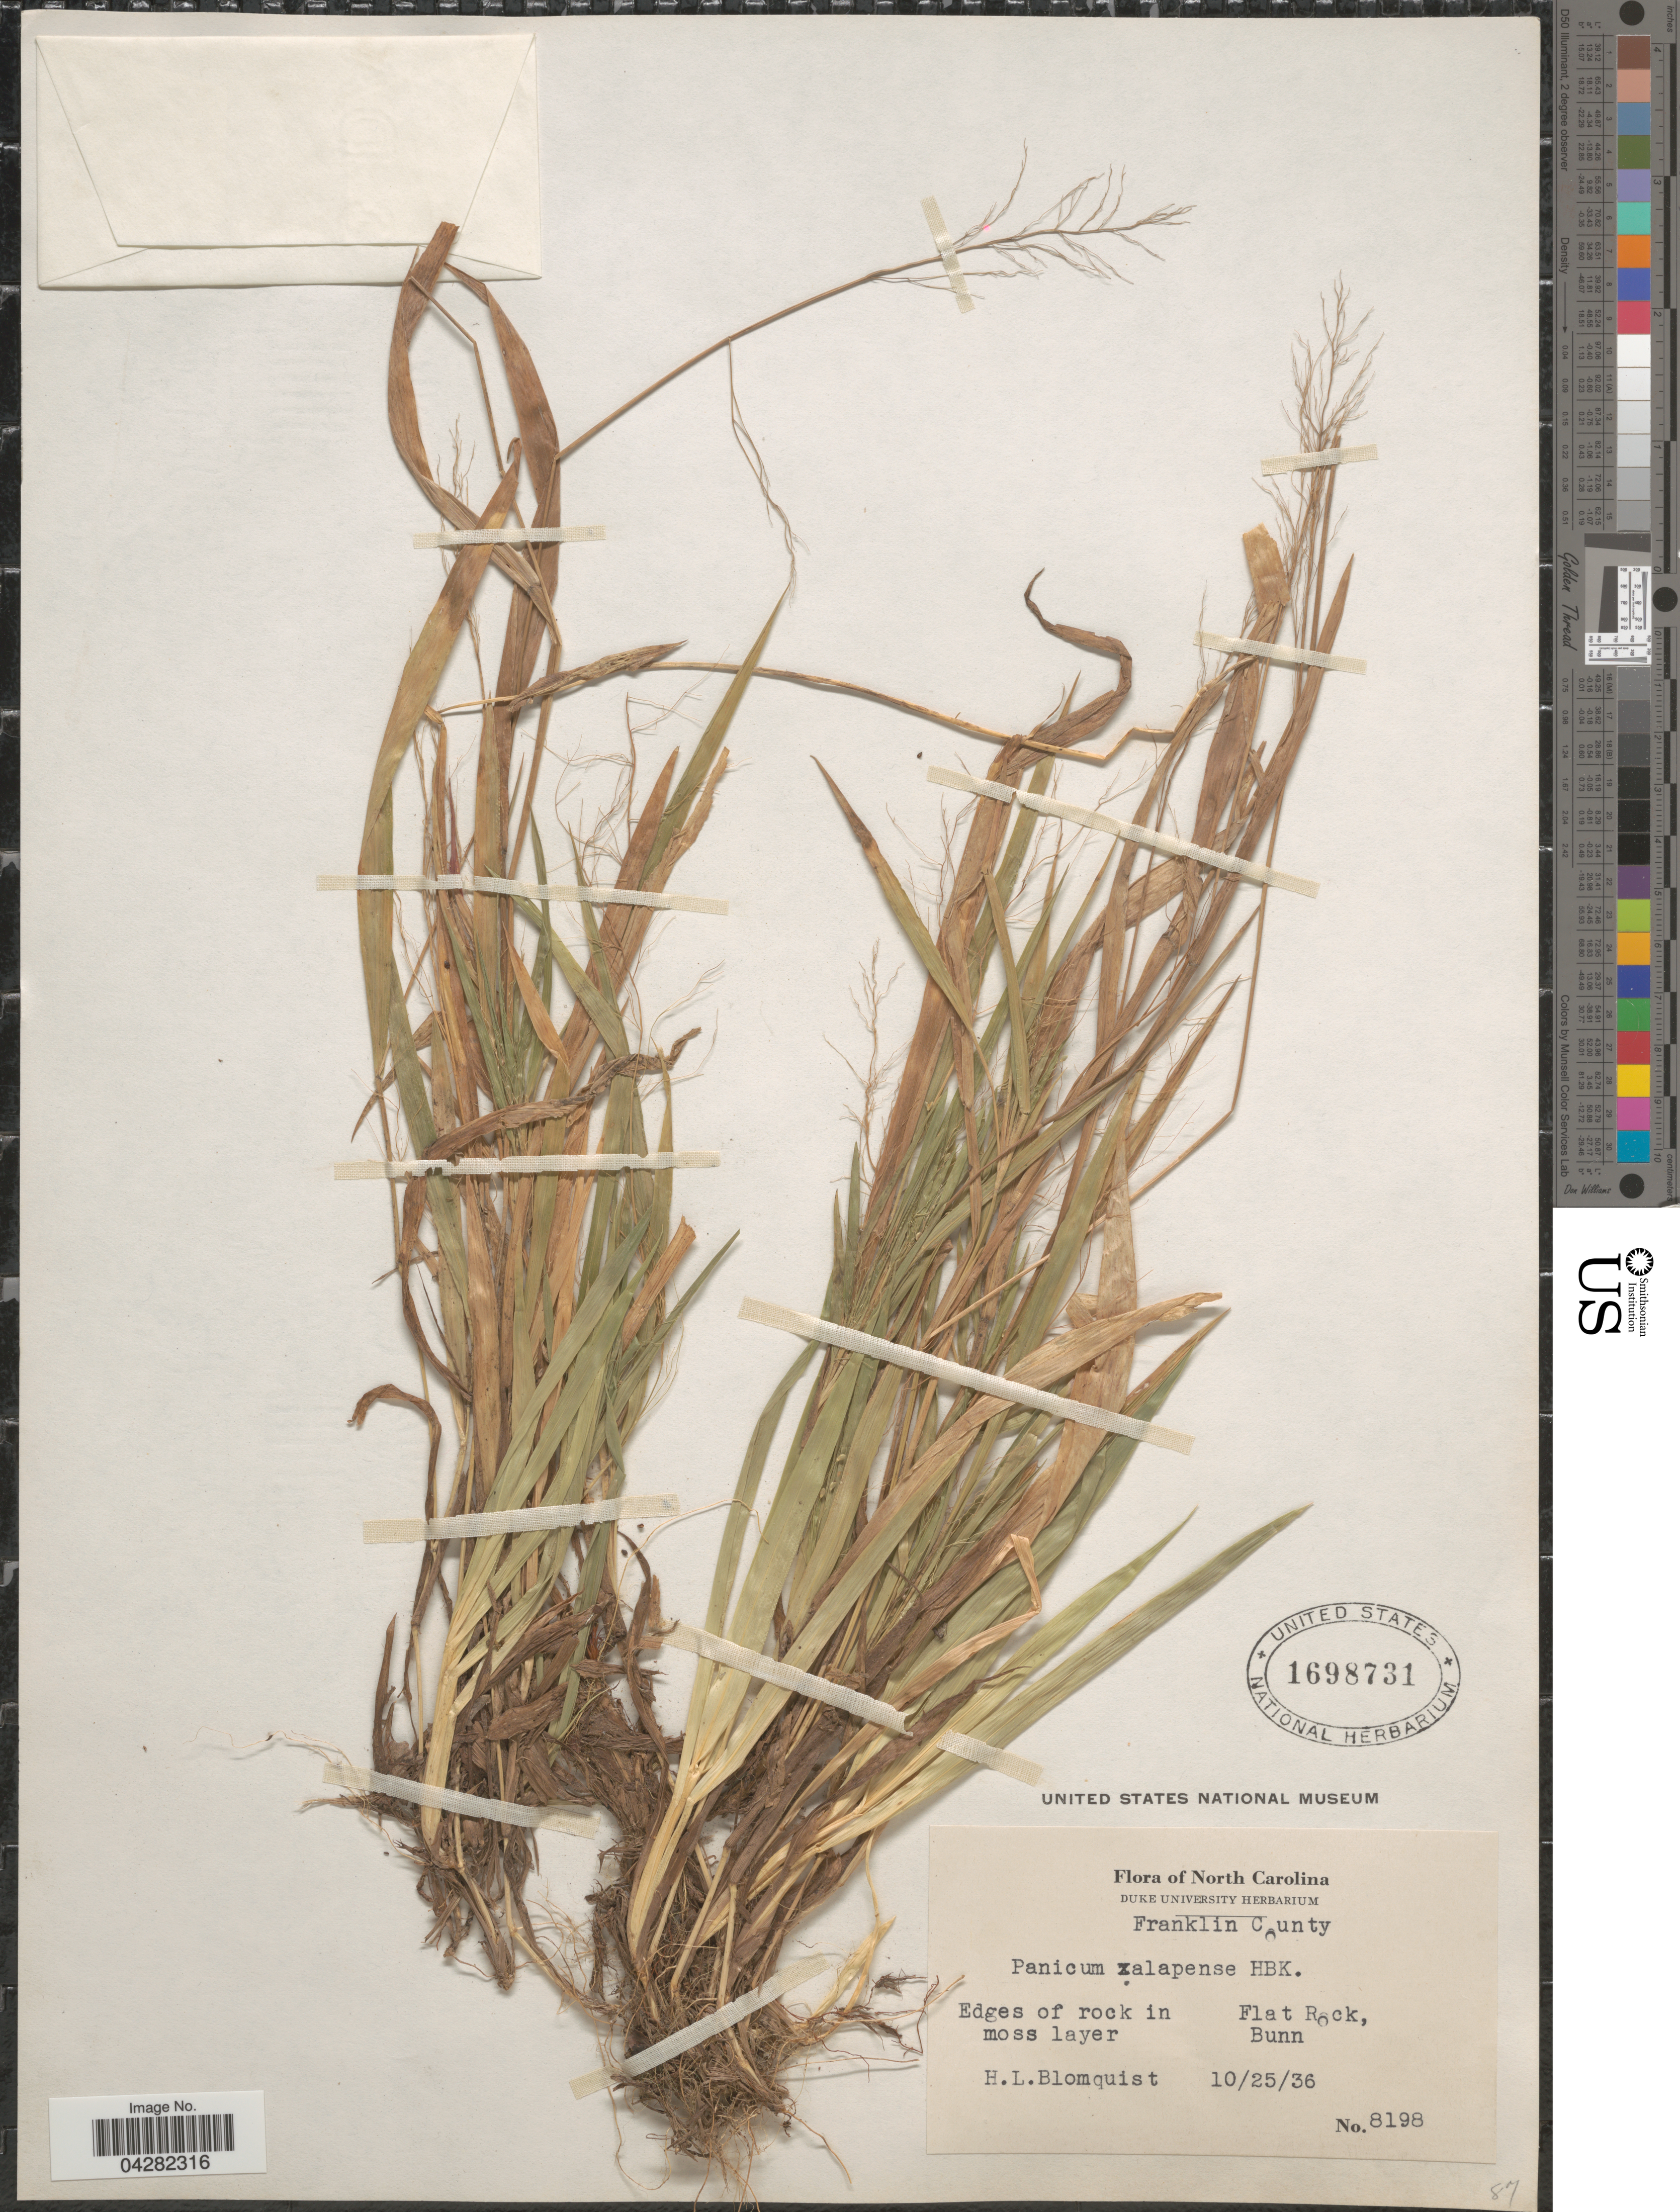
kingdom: Plantae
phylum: Tracheophyta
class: Liliopsida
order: Poales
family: Poaceae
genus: Dichanthelium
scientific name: Dichanthelium laxiflorum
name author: (Lam.) Gould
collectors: H. Blomquist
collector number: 8198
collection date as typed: Transcribed d/m/y: 25/10/36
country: United States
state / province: North Carolina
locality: Franklin County. Edges of rock in, Flat Rock, moss layer, Bunn.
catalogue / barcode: US 1698731